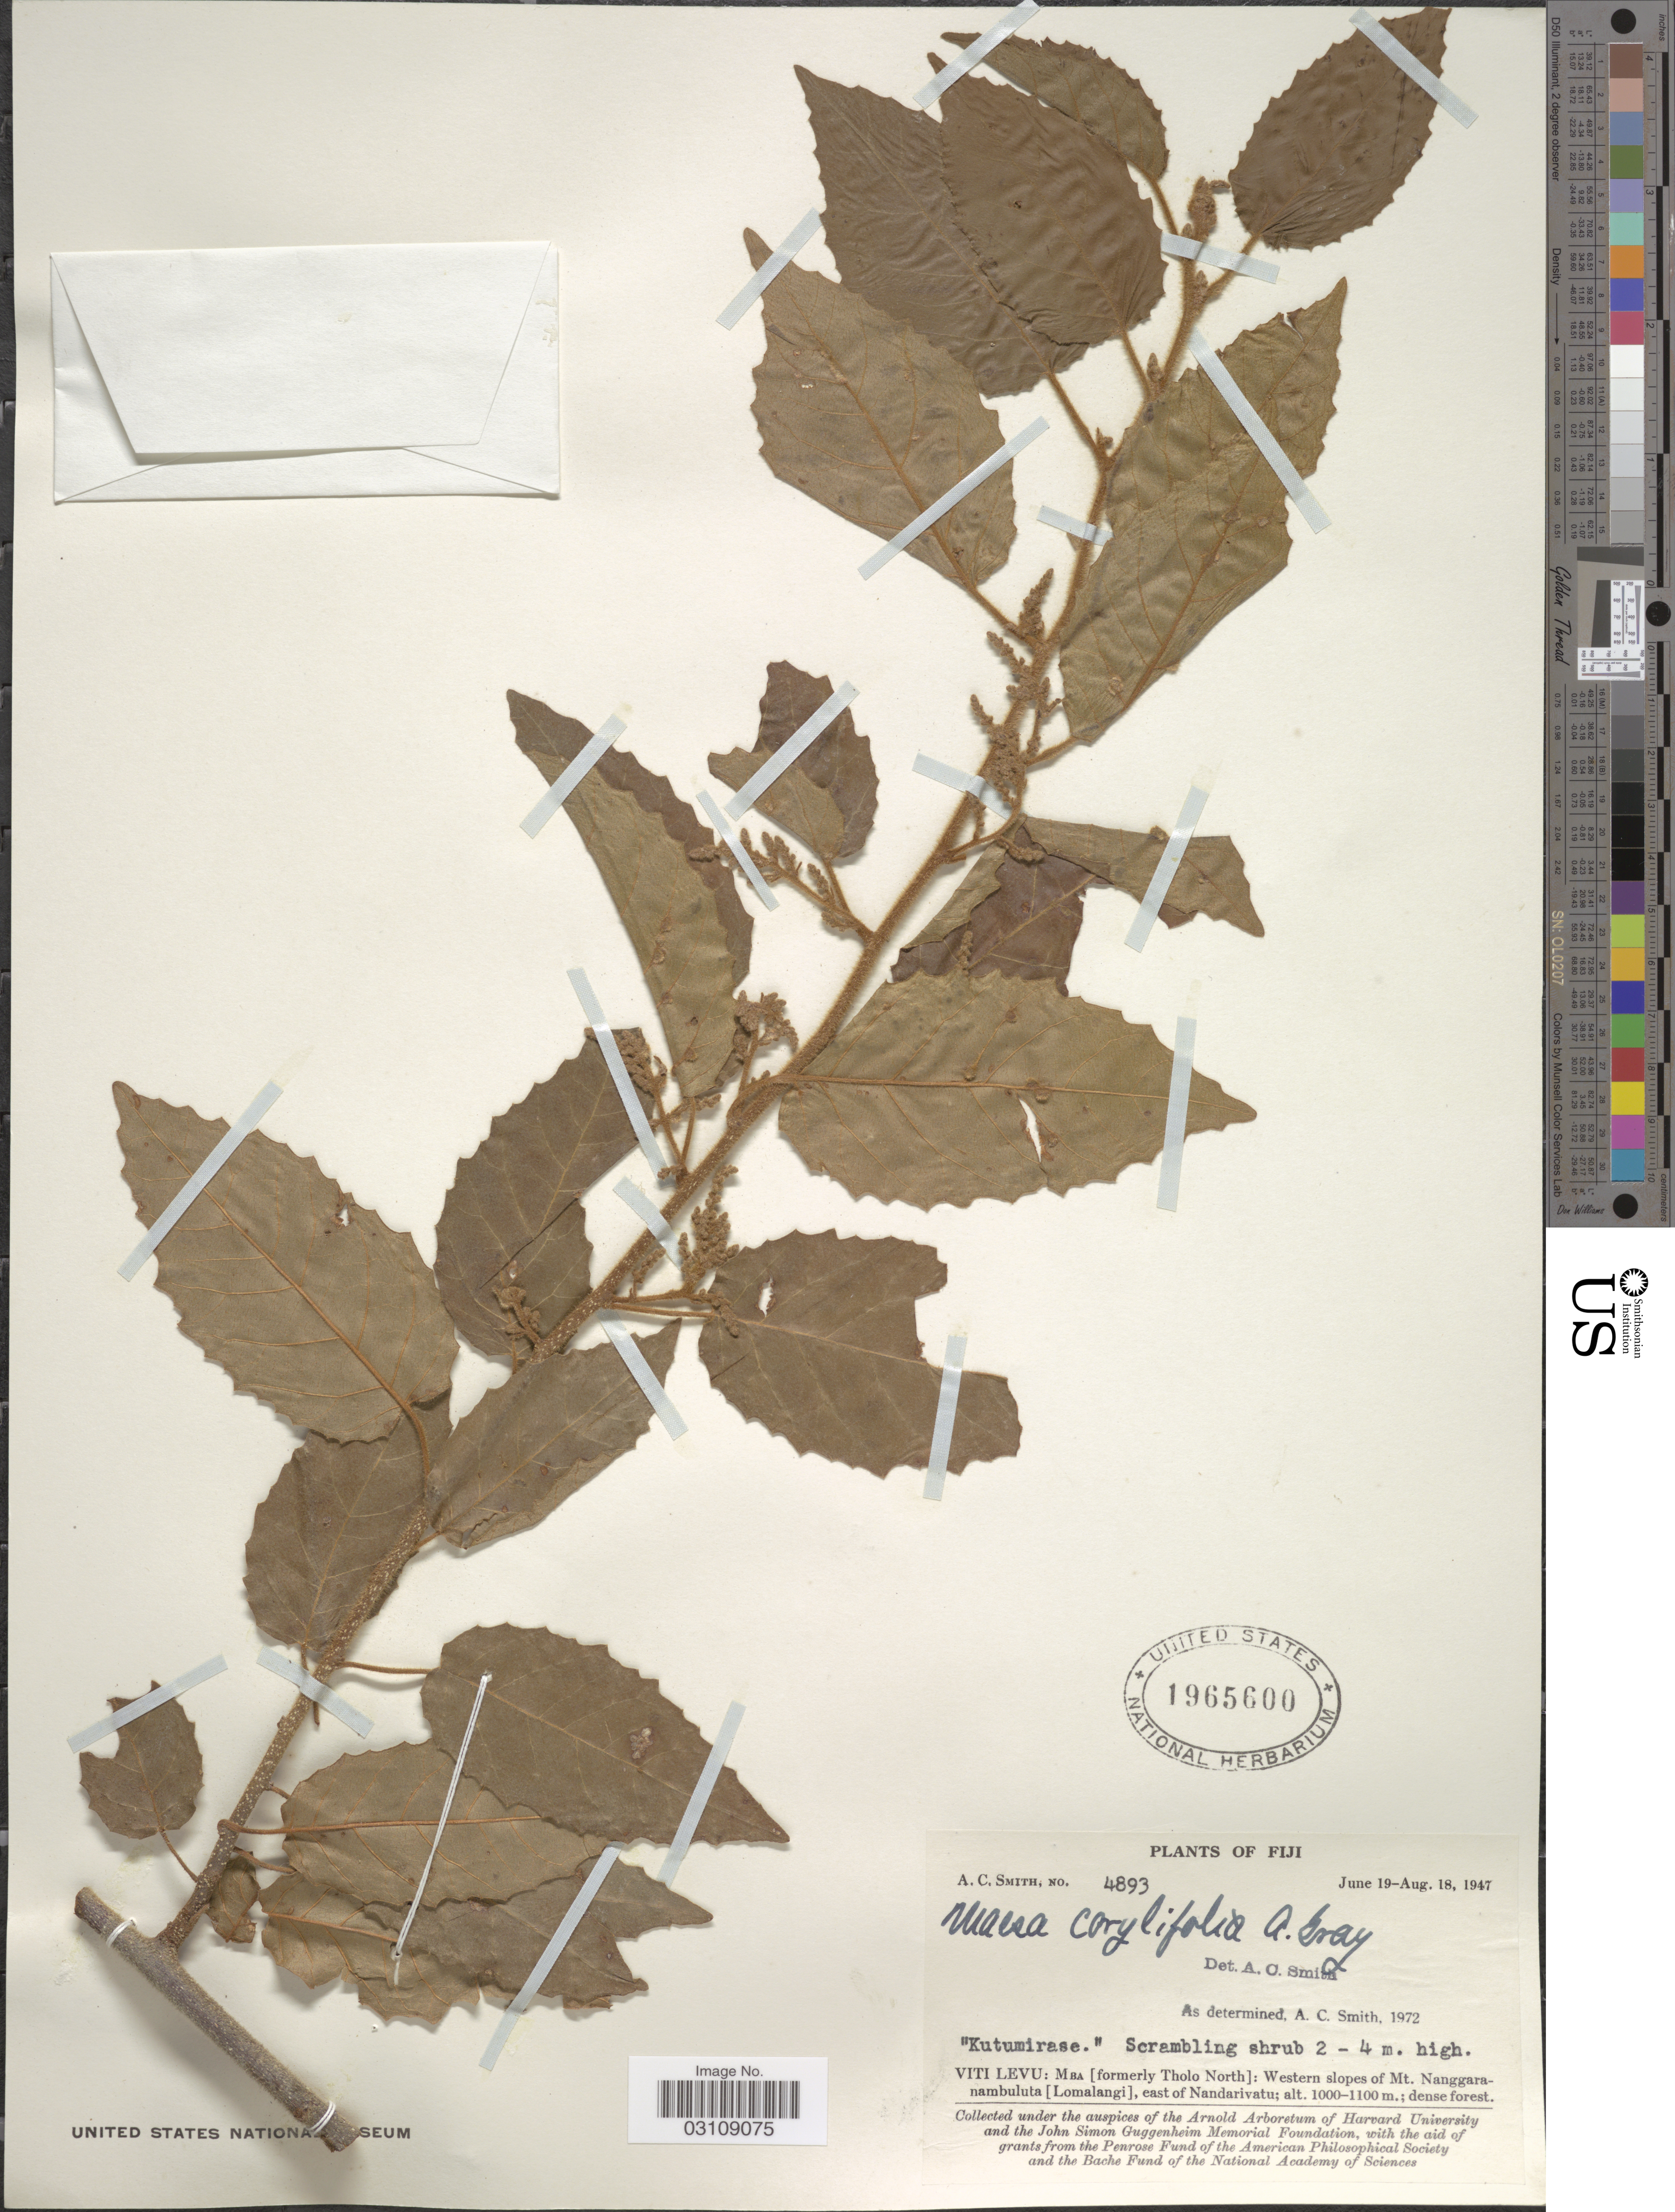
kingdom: Plantae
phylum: Tracheophyta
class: Magnoliopsida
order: Ericales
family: Primulaceae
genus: Maesa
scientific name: Maesa corylifolia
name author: A. Gray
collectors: A. C. Smith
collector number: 4893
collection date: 1947-06-19/1947-08-18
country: Fiji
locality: Viti Levu: Mba [formerly Tholo North]: Western slopes of Mt. Nanggara-nambuluta [Lomalangi], east of Nandarivatu.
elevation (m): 1000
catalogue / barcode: US 1965600